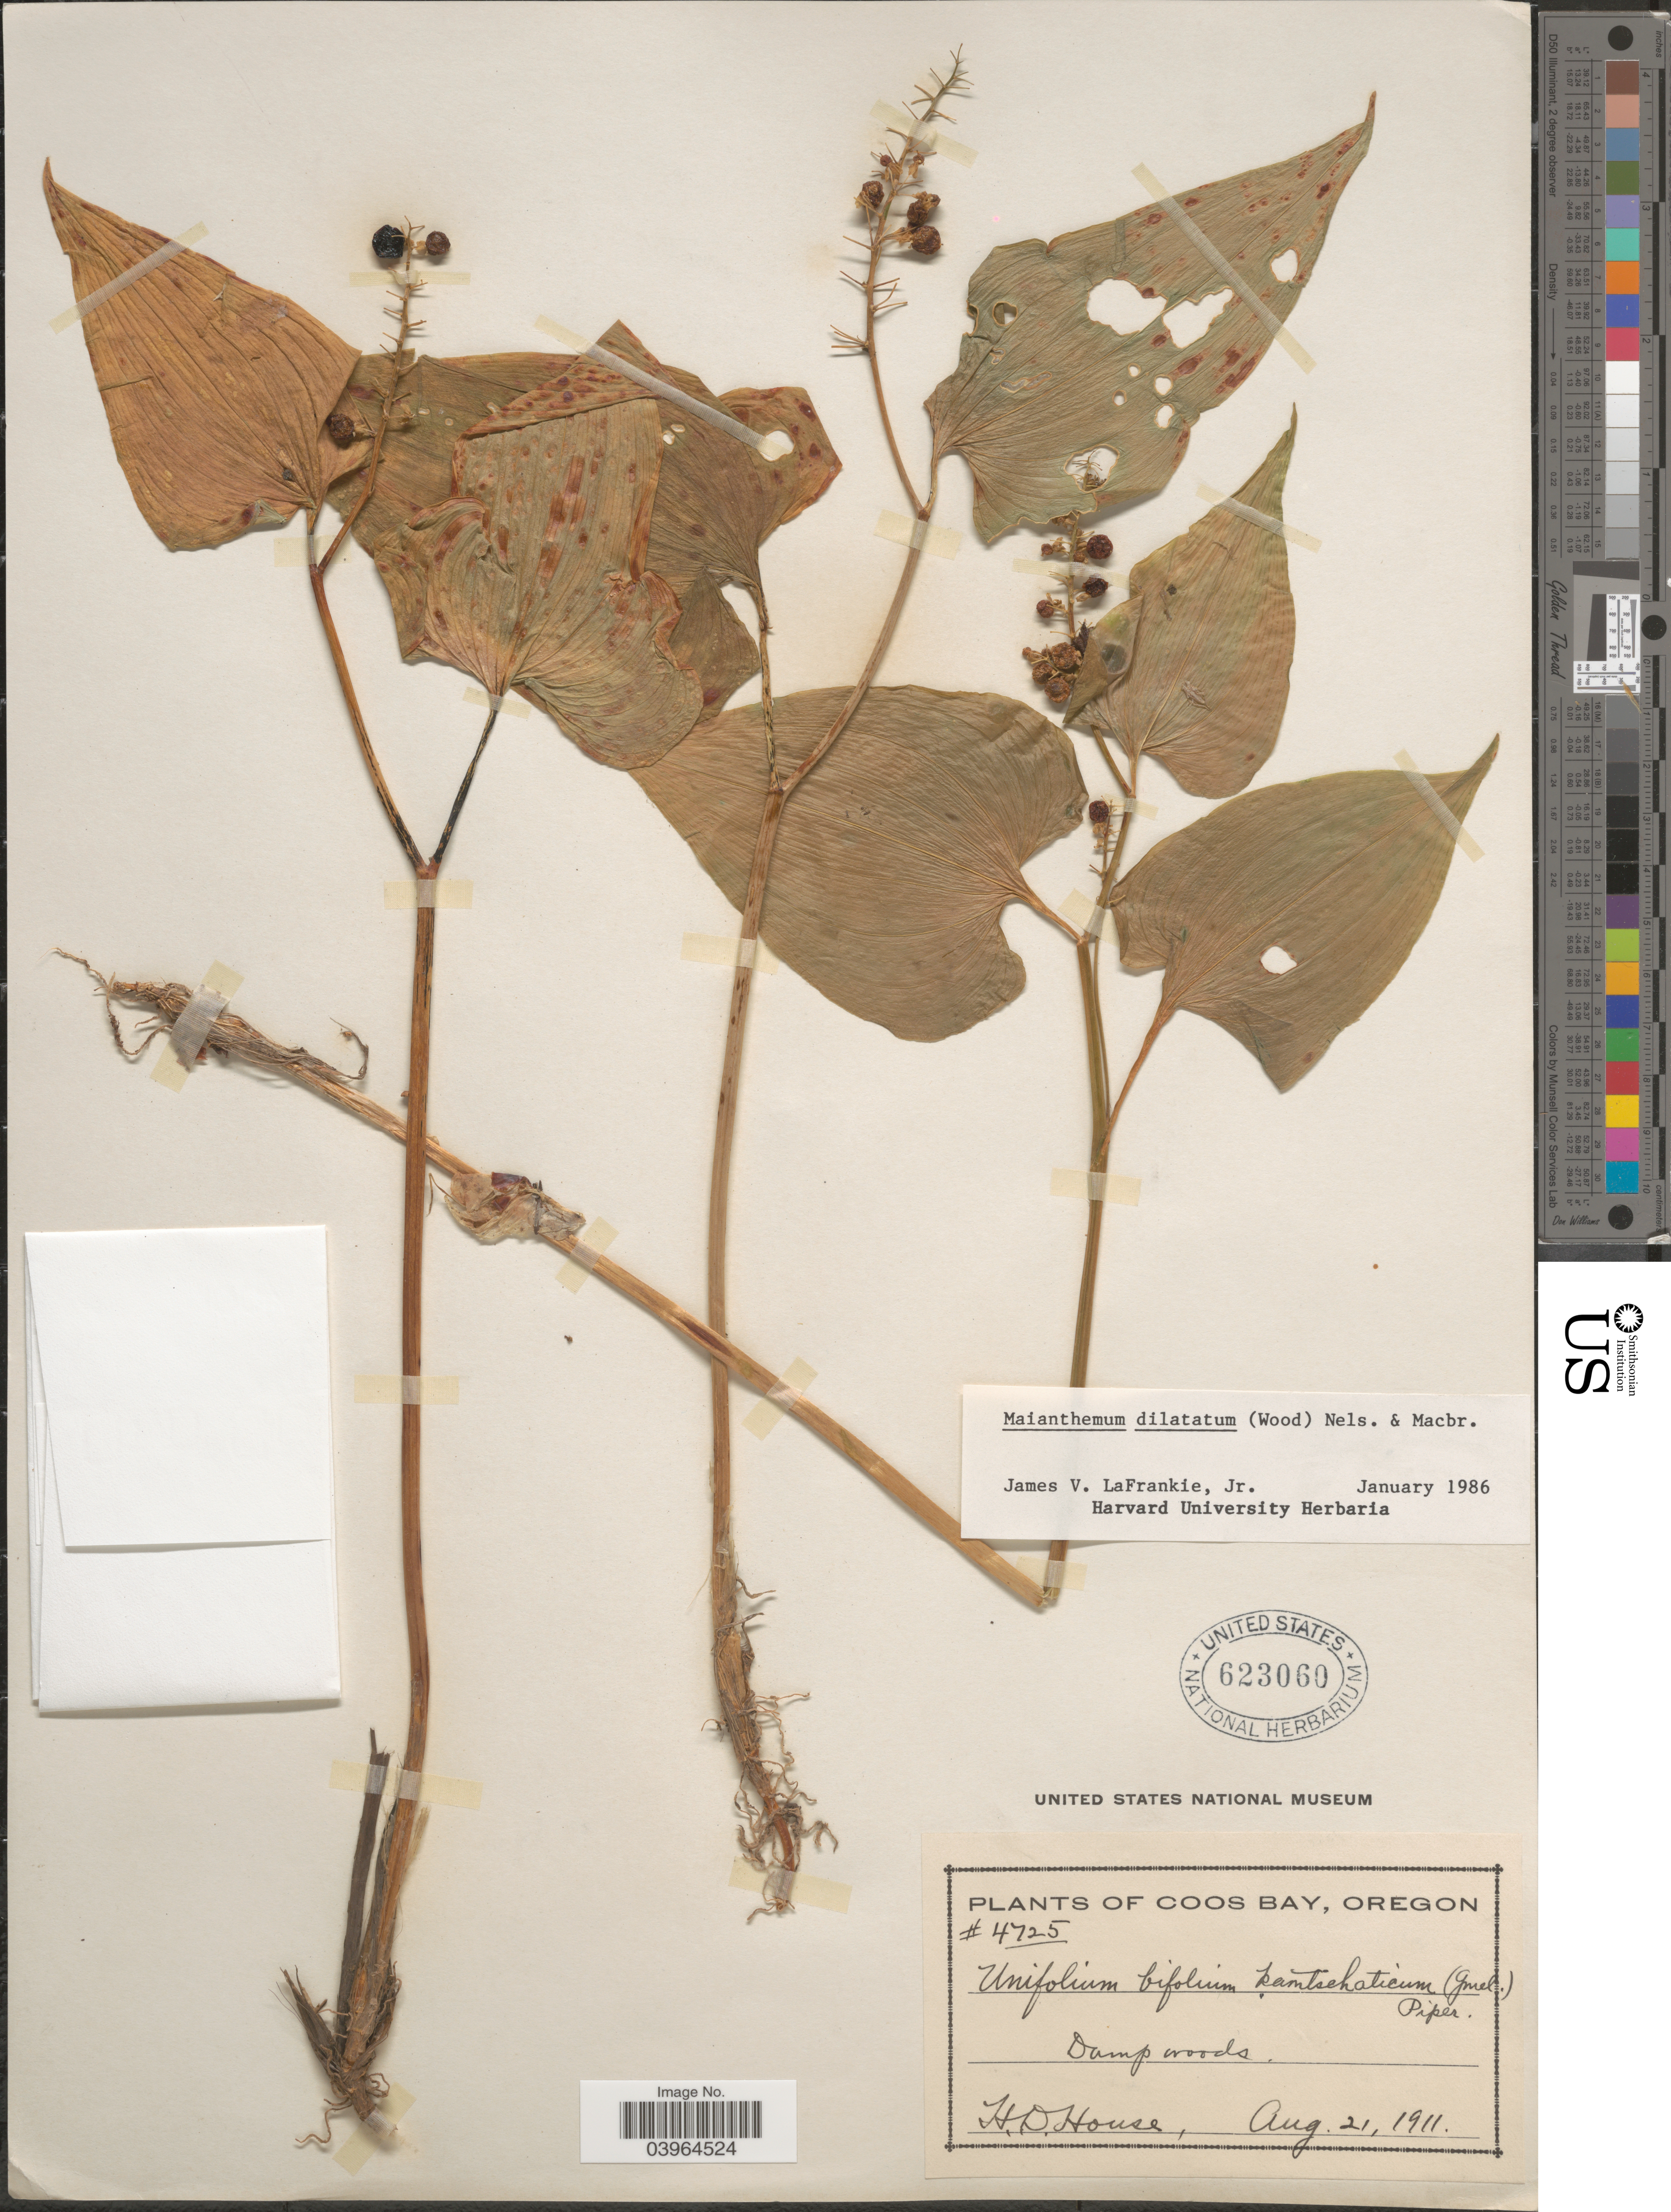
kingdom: Plantae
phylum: Tracheophyta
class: Liliopsida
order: Asparagales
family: Asparagaceae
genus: Maianthemum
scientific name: Maianthemum dilatatum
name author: (Alph. Wood) A. Nelson & J.F. Macbr.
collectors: H. D. House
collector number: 4725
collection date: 1911-08-21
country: United States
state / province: Oregon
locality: Coos Bay. Damp woods.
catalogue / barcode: US 623060